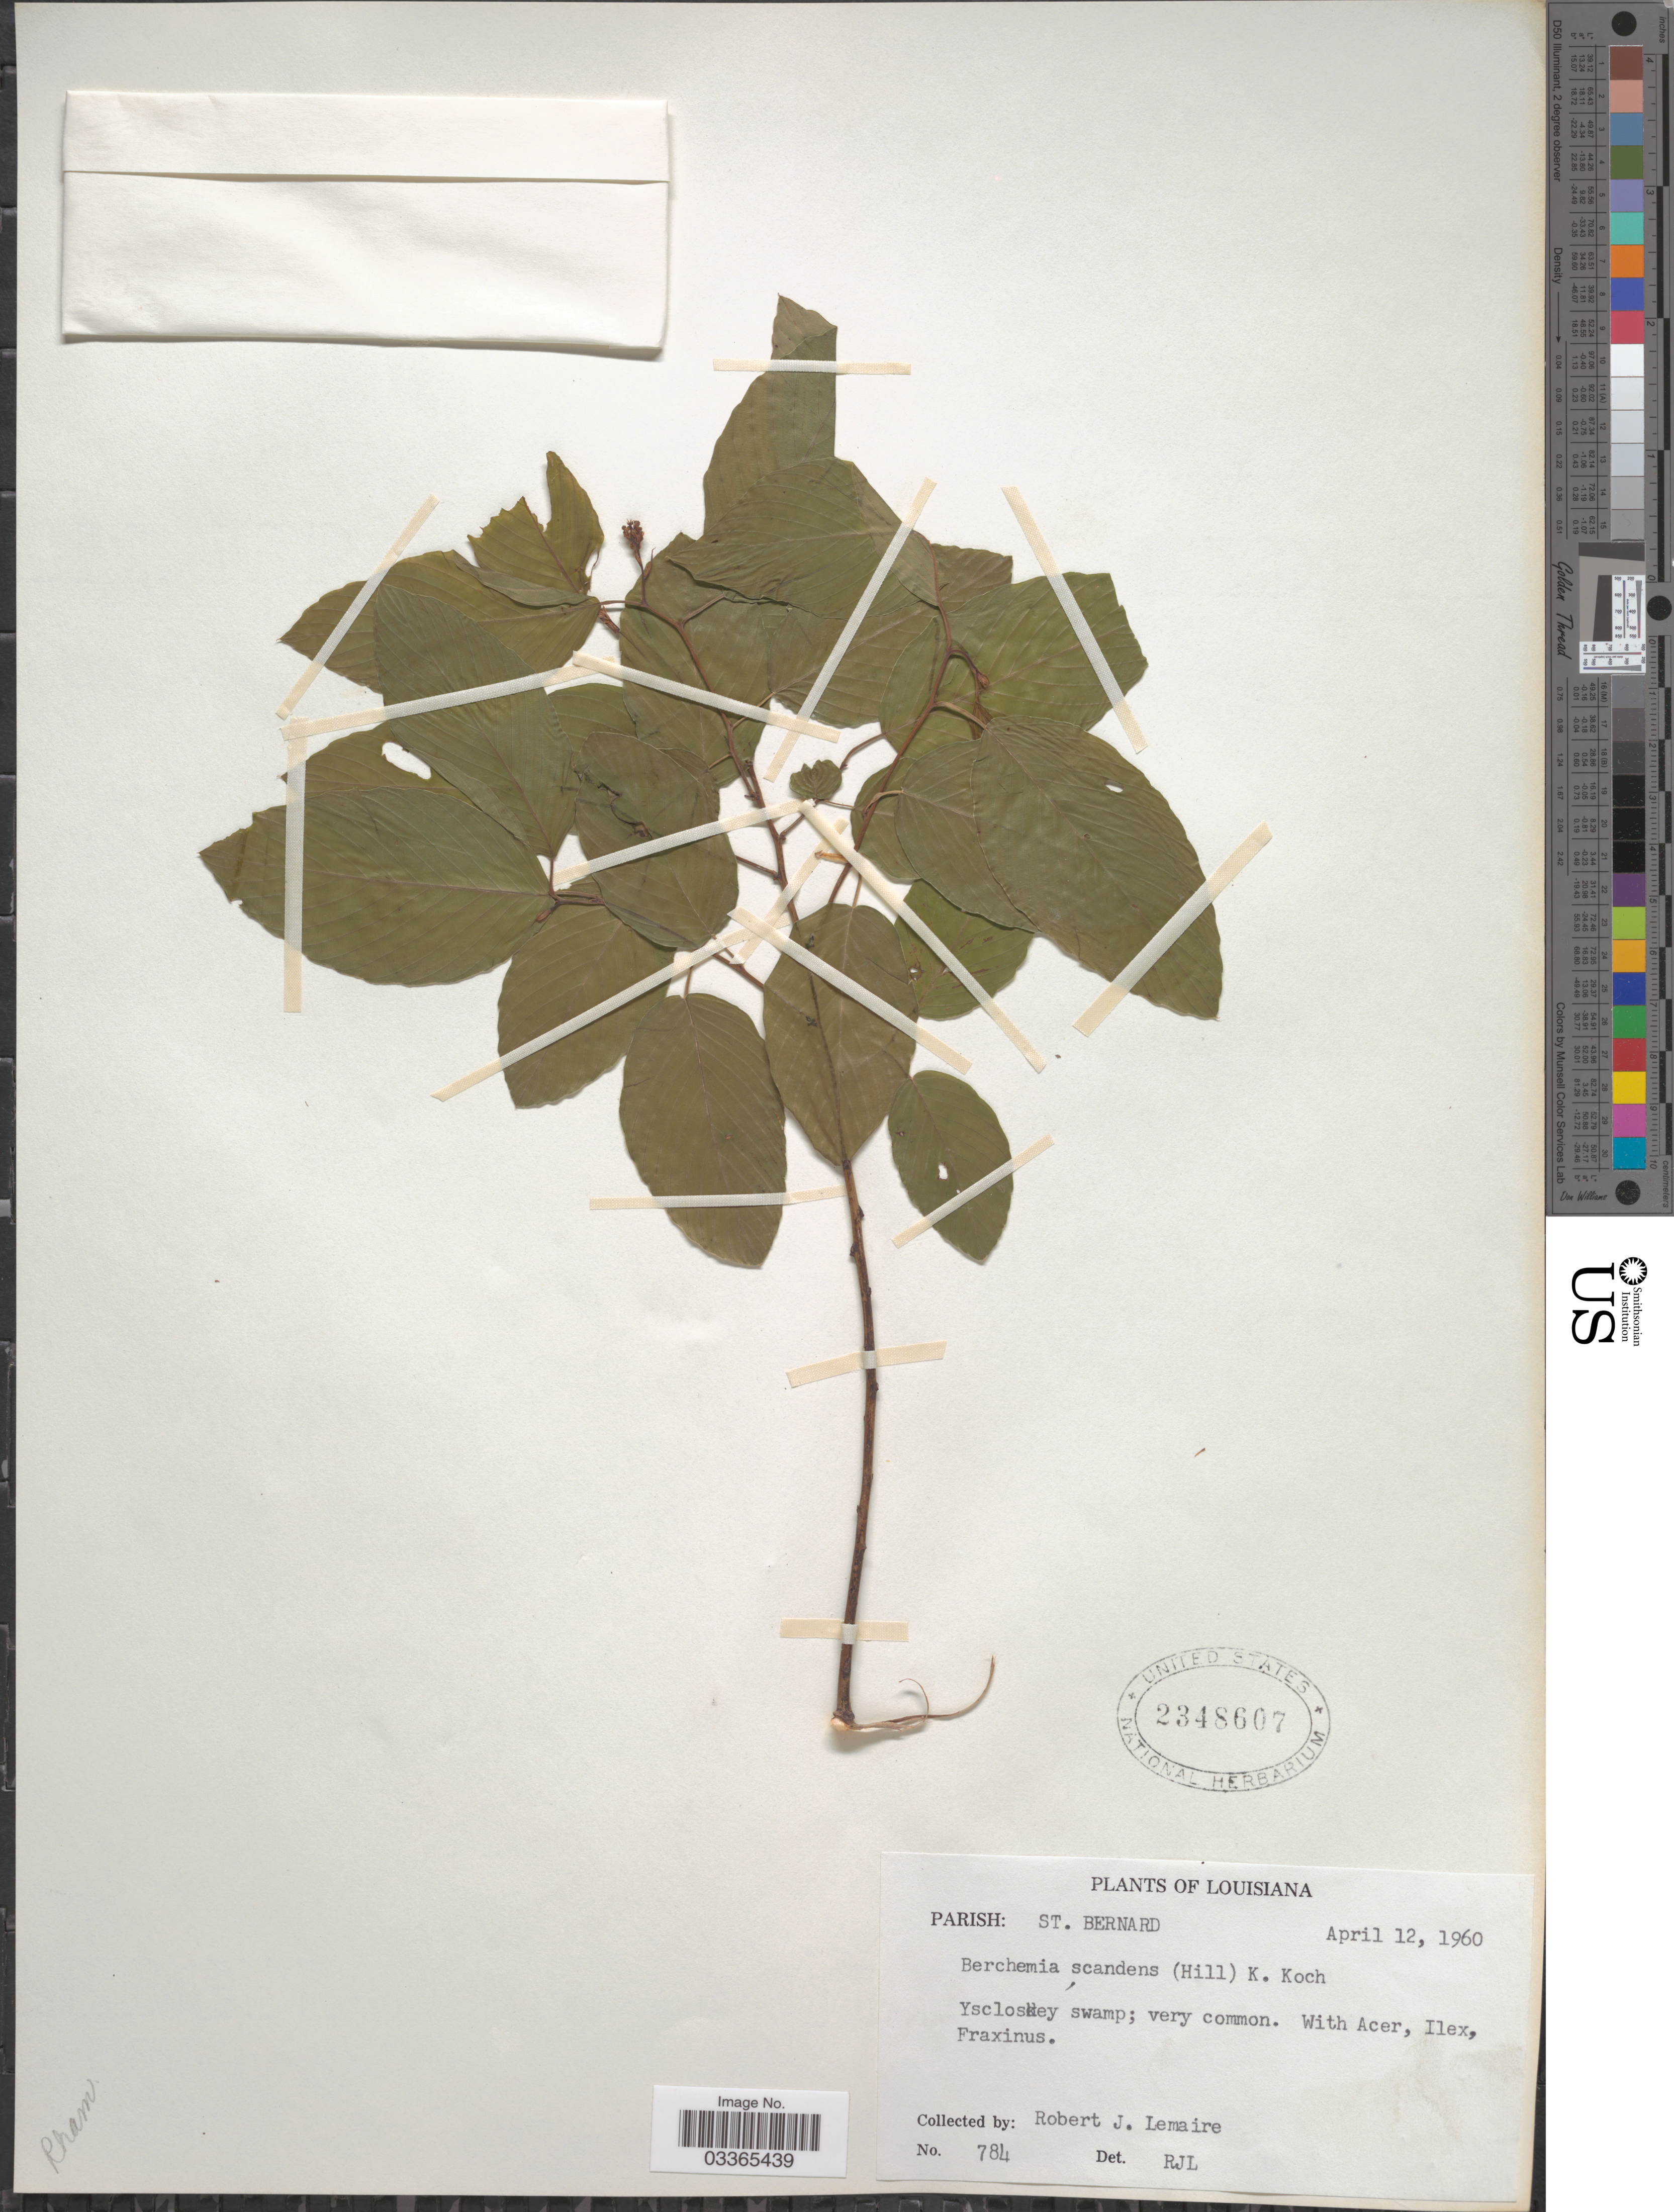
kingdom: Plantae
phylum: Tracheophyta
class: Magnoliopsida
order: Rosales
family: Rhamnaceae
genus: Berchemia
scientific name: Berchemia scandens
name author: (Hill) K. Koch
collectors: R. J. Lemaire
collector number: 784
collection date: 1960-04-12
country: United States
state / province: Louisiana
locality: Parish: St. Bernard. Yscloskey swamp.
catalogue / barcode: US 2348607